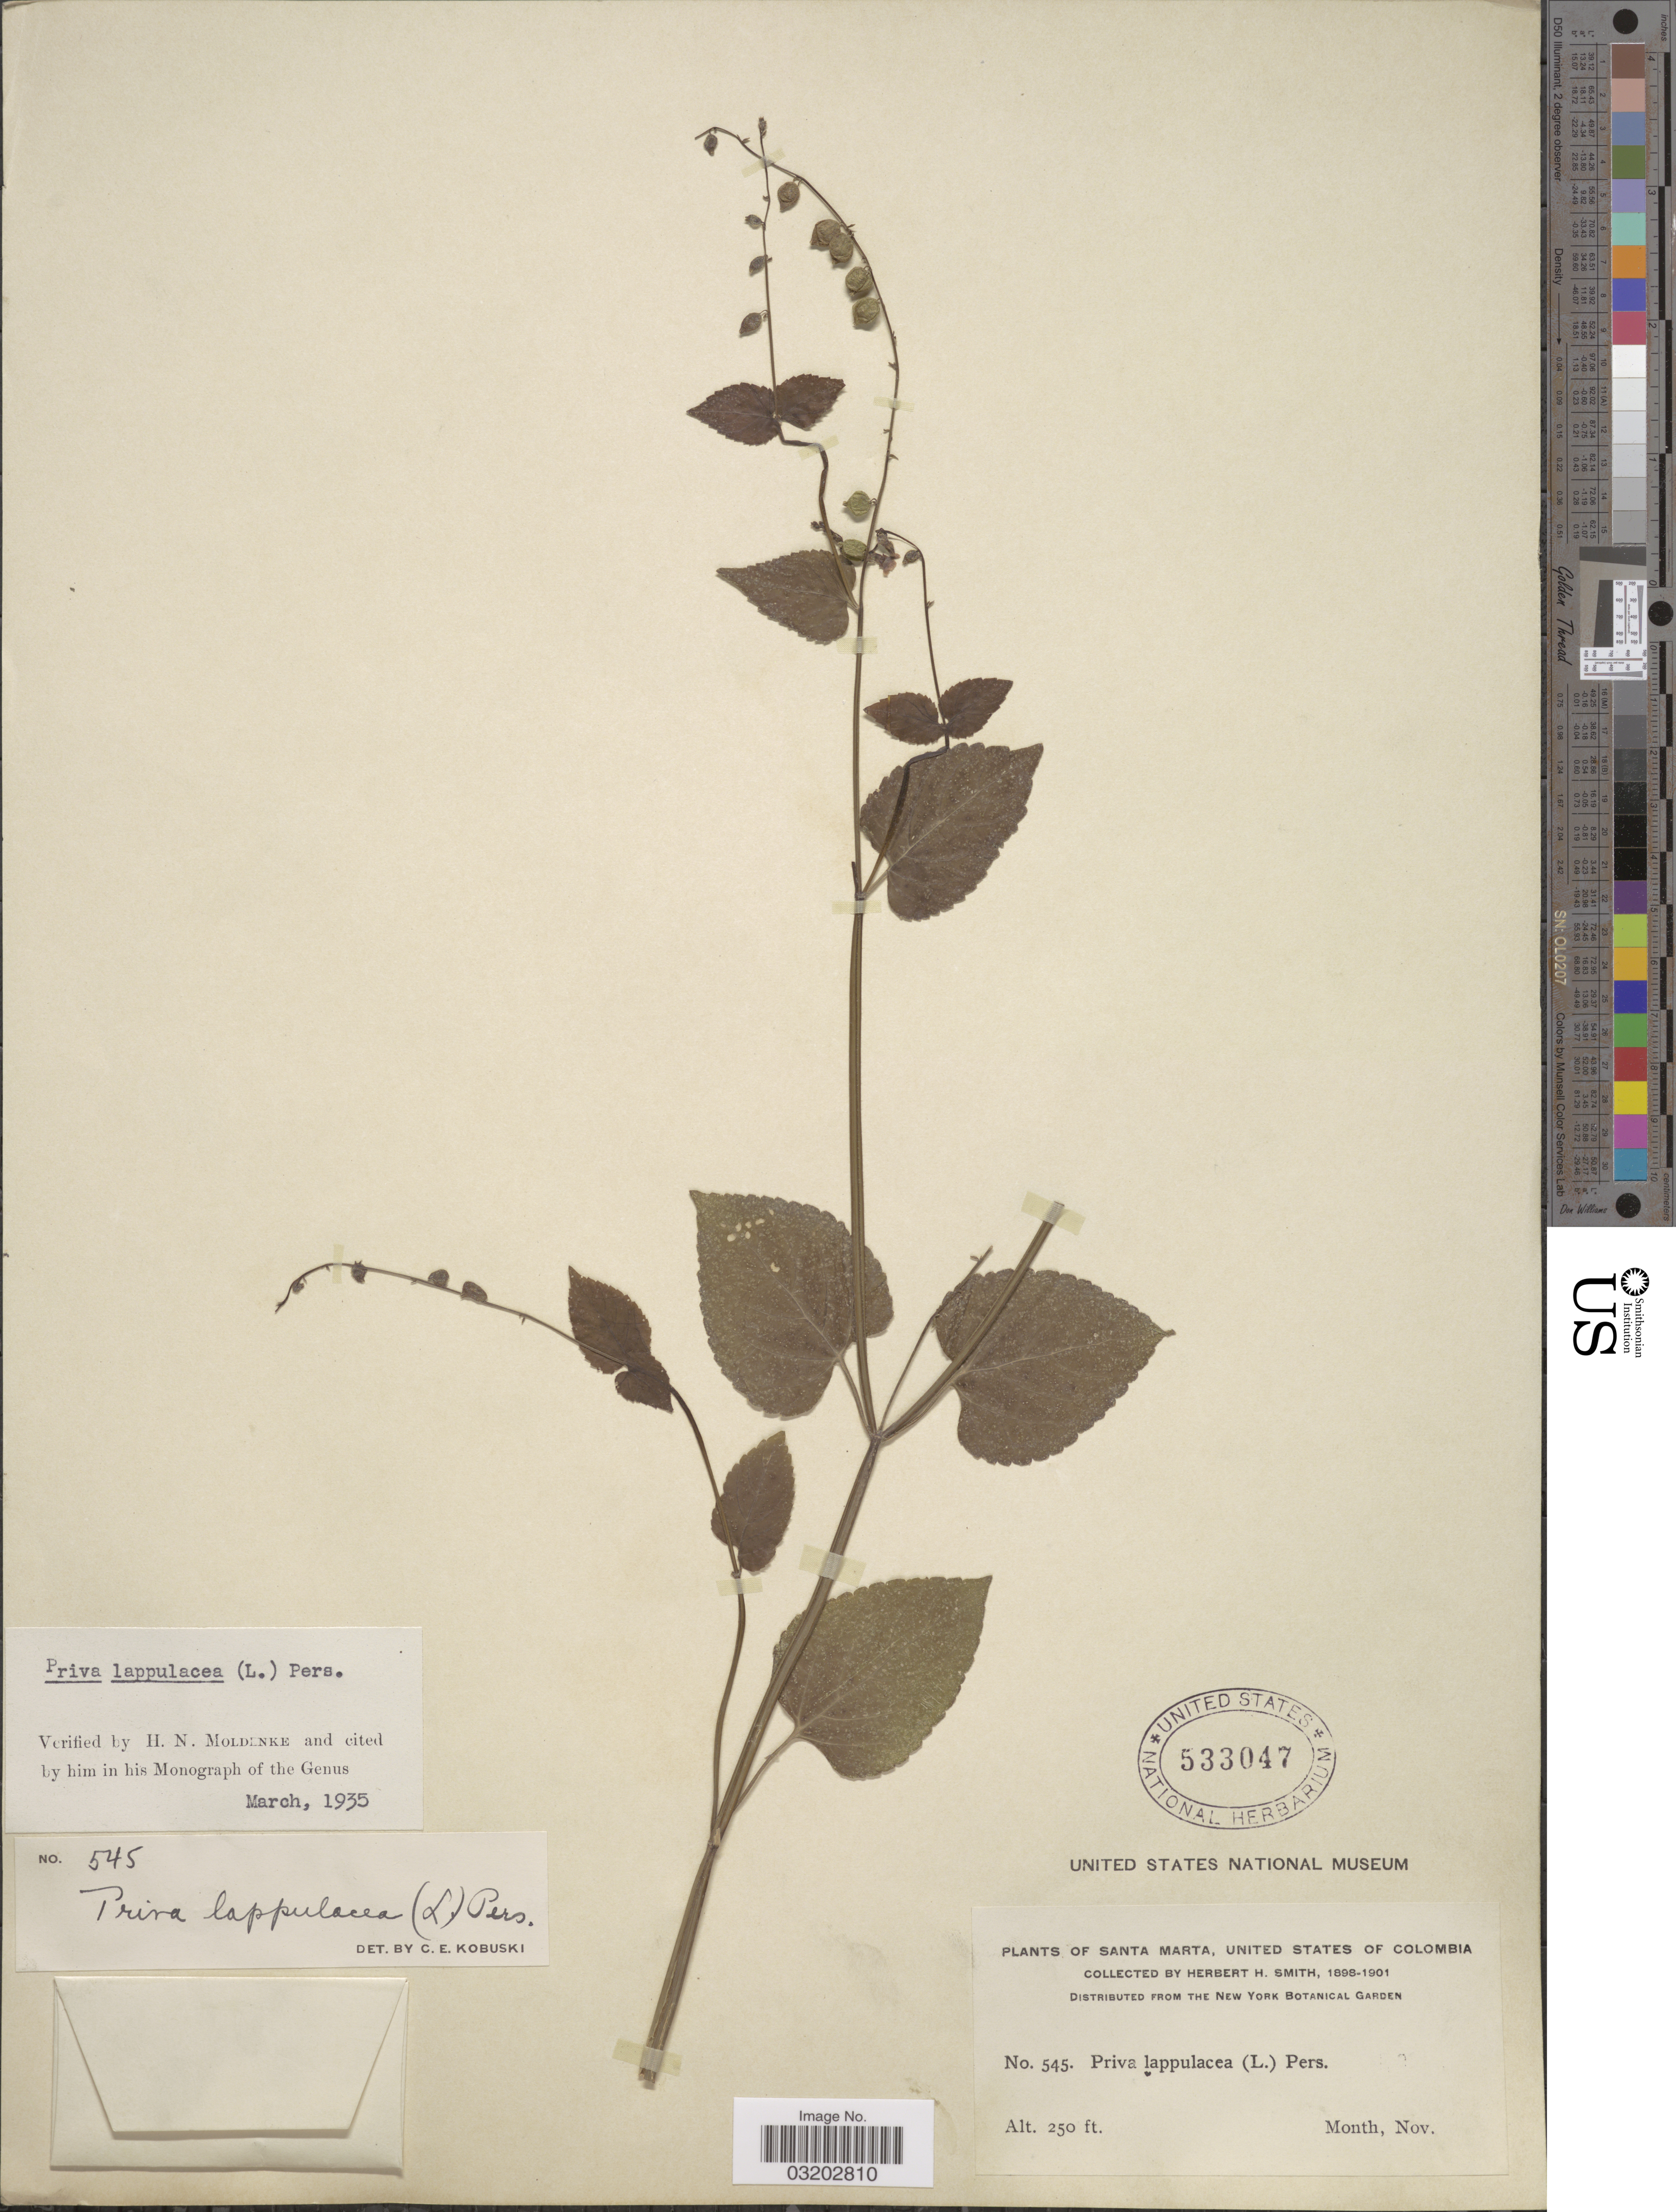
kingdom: Plantae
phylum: Tracheophyta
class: Magnoliopsida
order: Lamiales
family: Verbenaceae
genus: Priva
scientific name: Priva lappulacea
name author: (L.) Pers.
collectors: Herbert H. Smith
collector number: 545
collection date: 1898-11/1901-11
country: Colombia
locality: Santa Marta, United States of Colombia.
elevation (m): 76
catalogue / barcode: US 533047